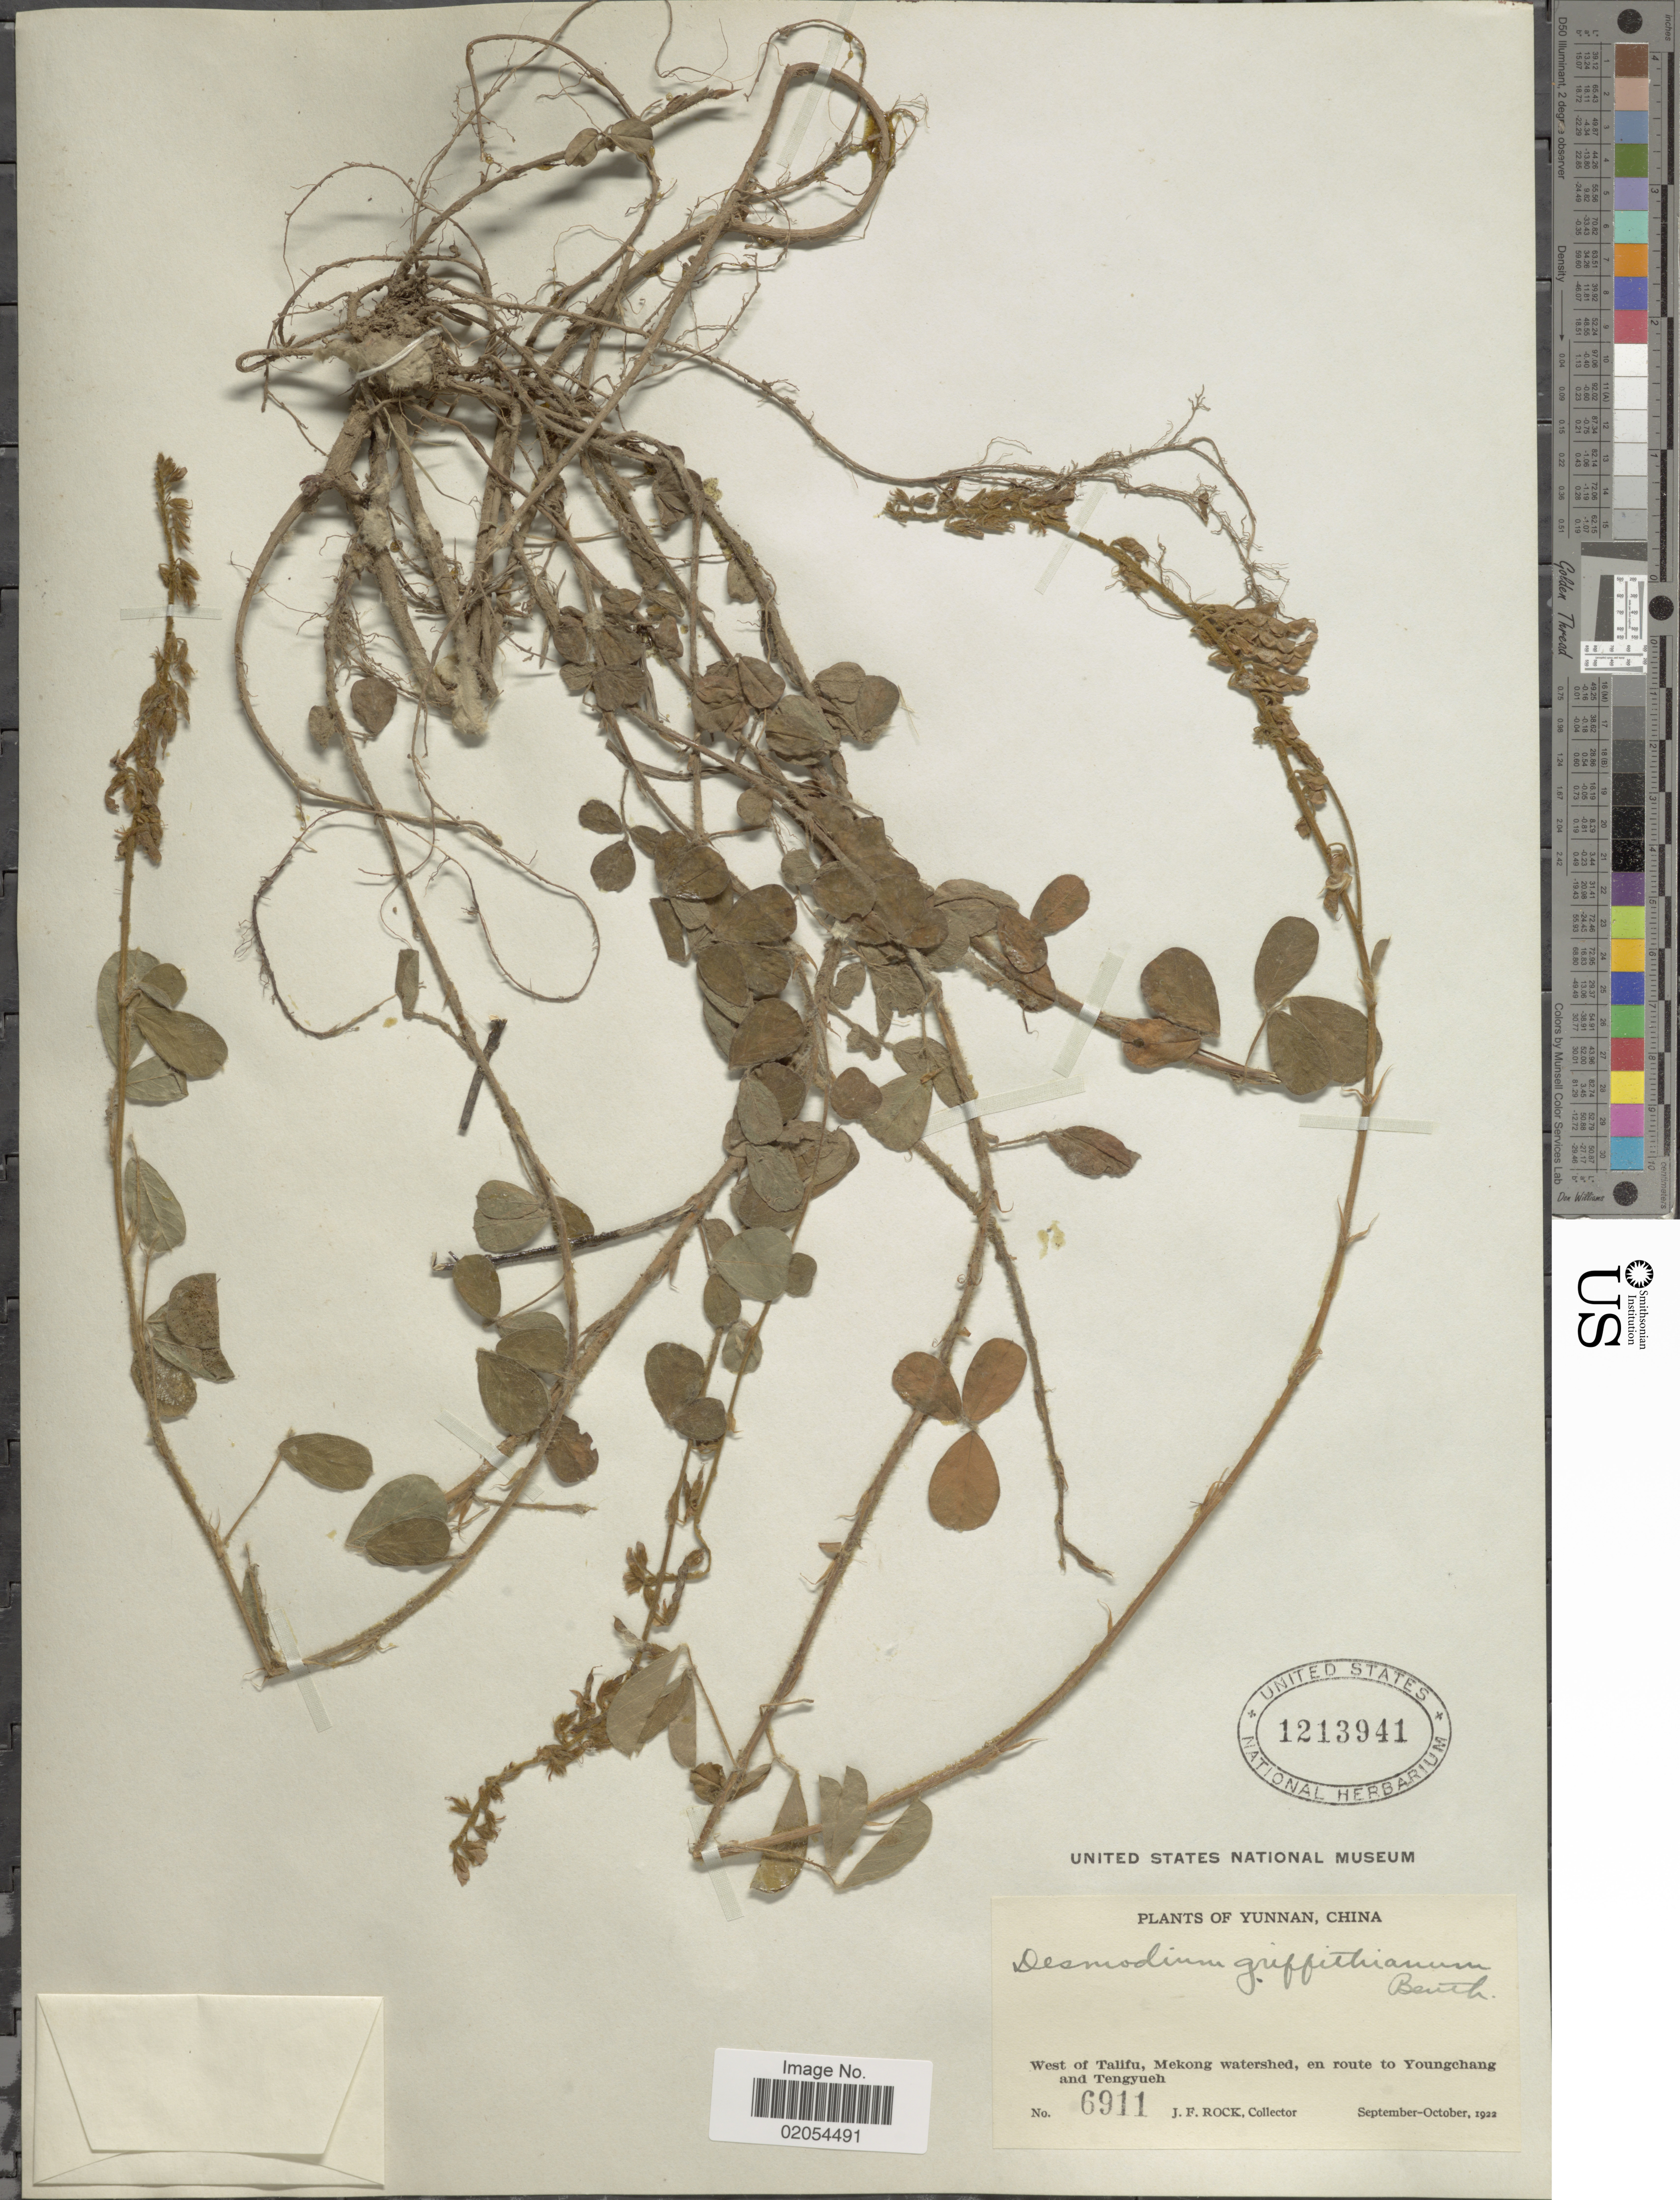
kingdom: Plantae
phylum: Tracheophyta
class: Magnoliopsida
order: Fabales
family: Fabaceae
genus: Grona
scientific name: Grona griffithiana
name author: (Benth.) H. Ohashi & K. Ohashi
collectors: J. Rock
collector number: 6911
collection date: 1922-09/1922-10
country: China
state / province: Yunnan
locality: Yunnan, China, West of Talifu, Mekong watershed, en route to Youngchang and Tengyueh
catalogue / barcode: US 1213941